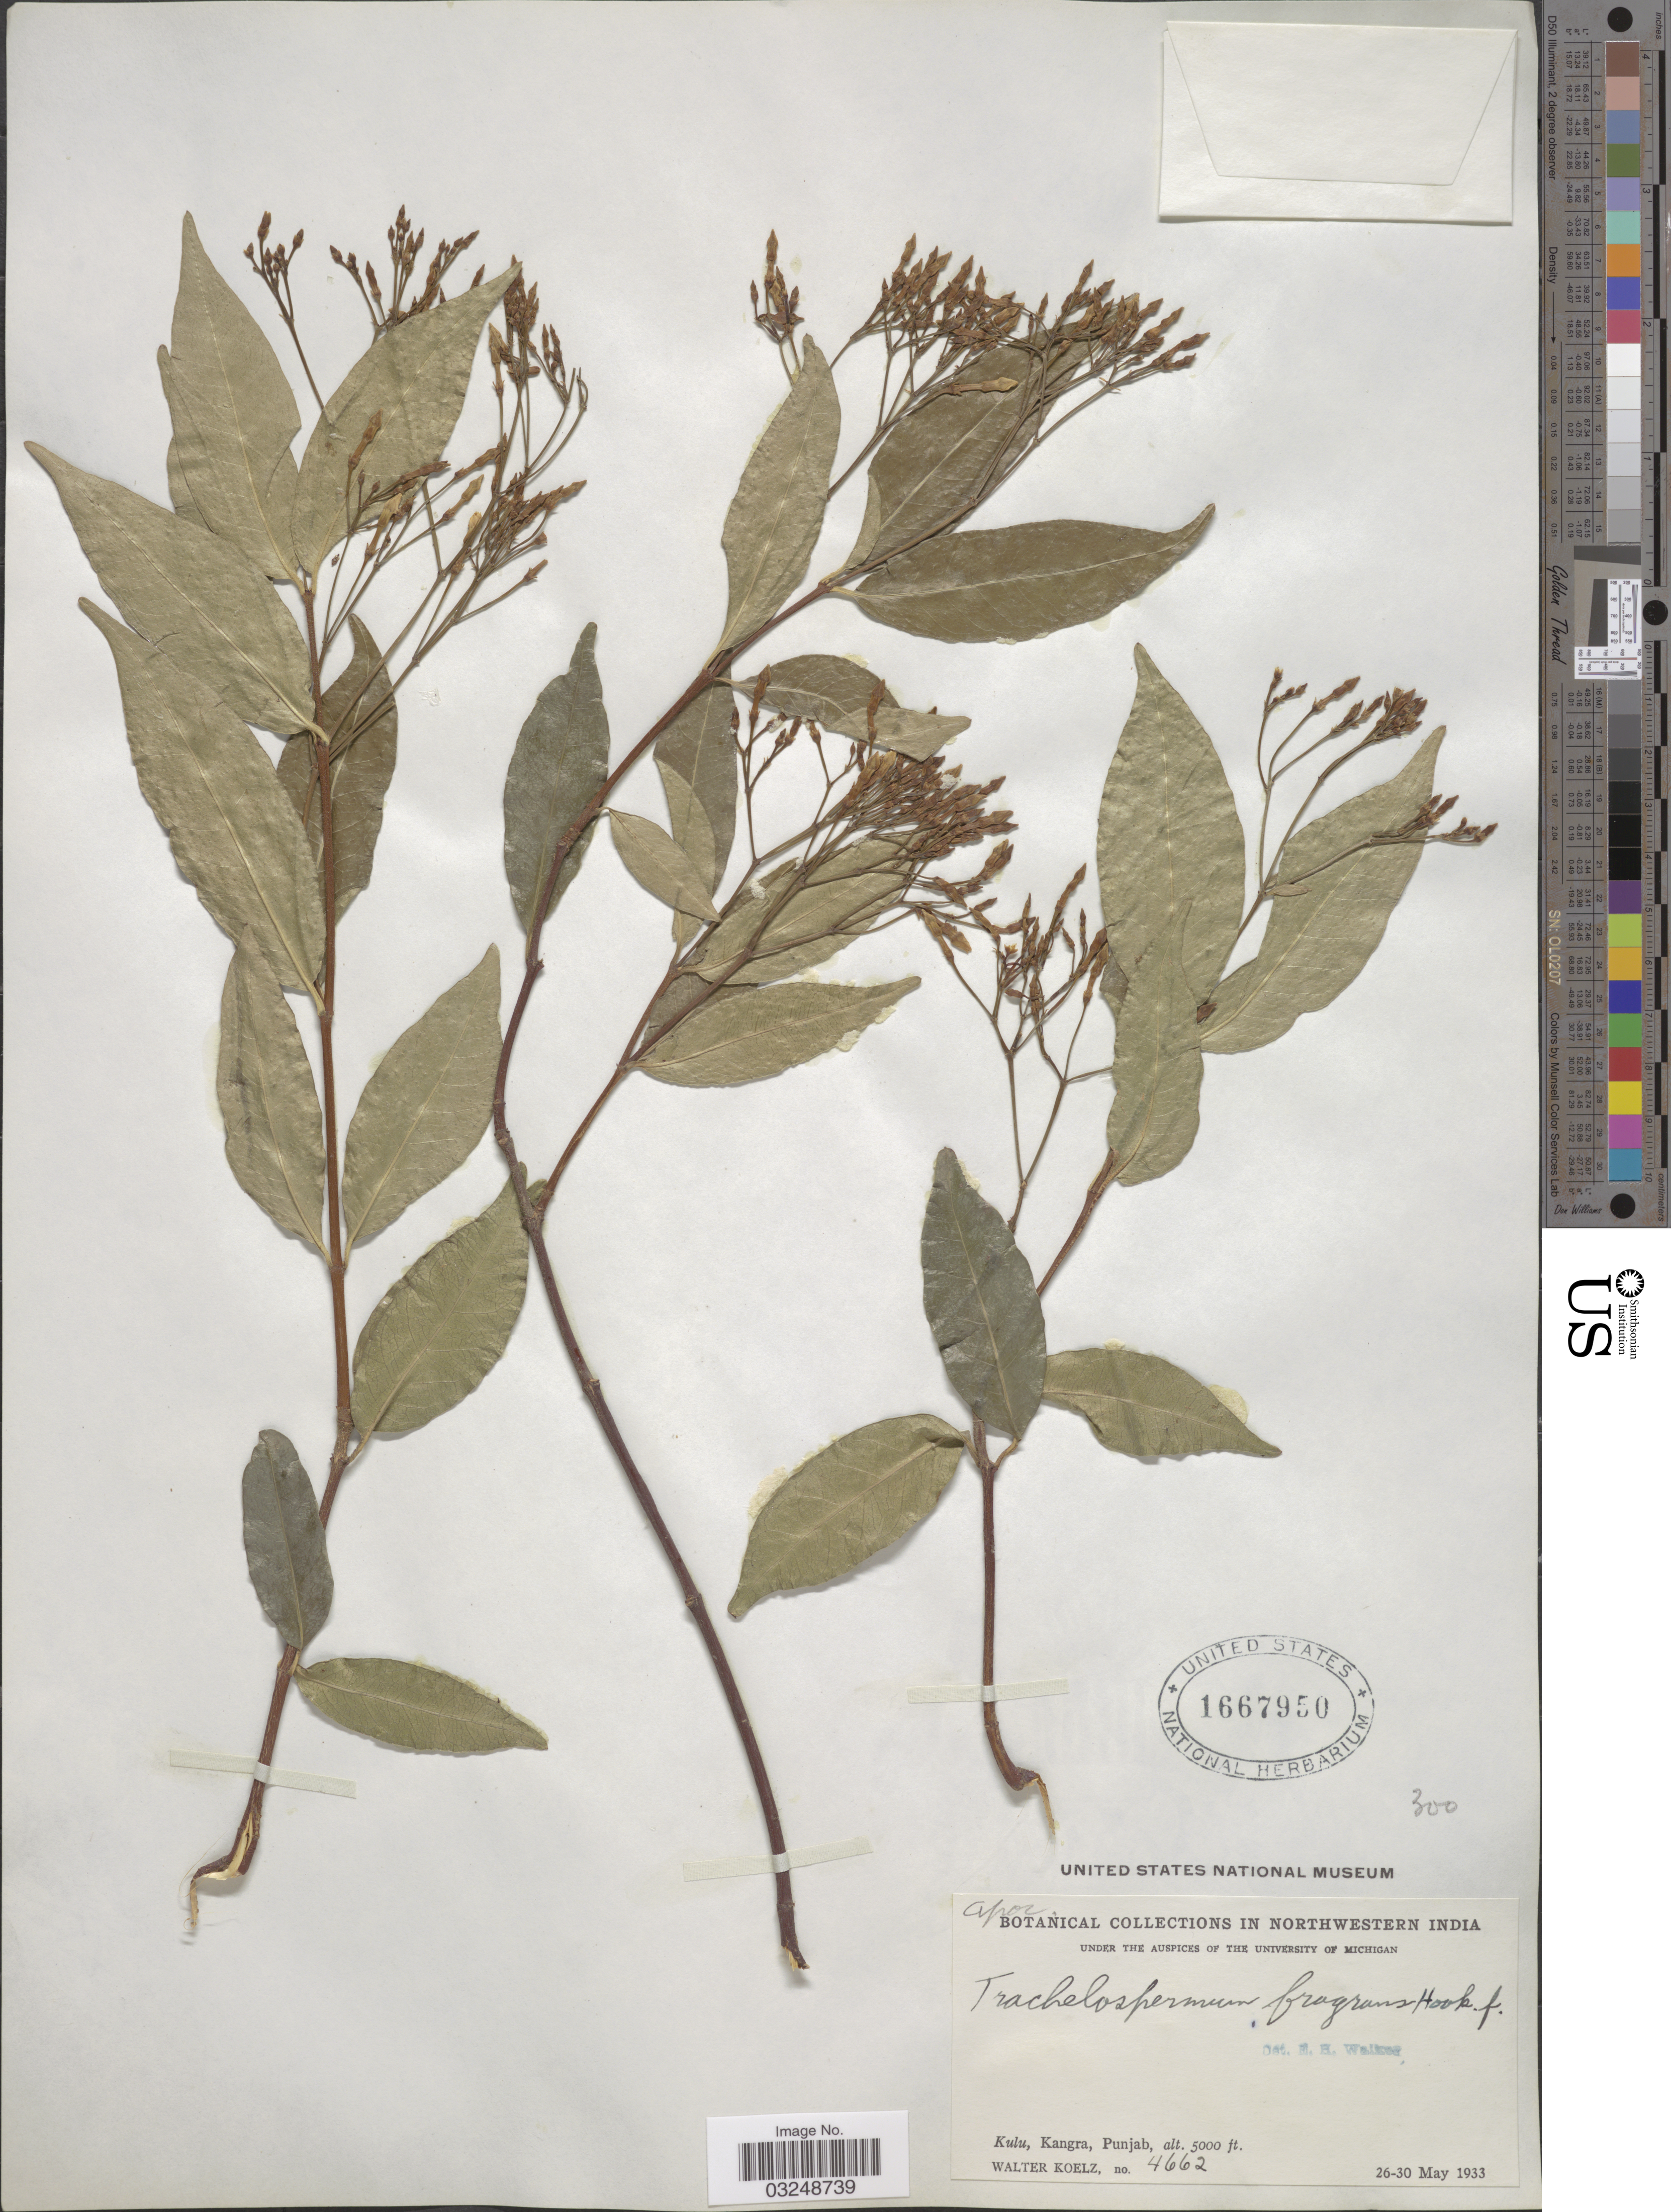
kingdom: Plantae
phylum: Tracheophyta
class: Magnoliopsida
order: Gentianales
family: Apocynaceae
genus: Trachelospermum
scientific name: Trachelospermum fragrans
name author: (Wall. ex G. Don) Hook. f.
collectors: W. N. Koelz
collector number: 4662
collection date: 1933-05-26/1933-05-30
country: India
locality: Northwestern India, Kulu, Kangra, Punjab.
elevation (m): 1524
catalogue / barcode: US 1667950